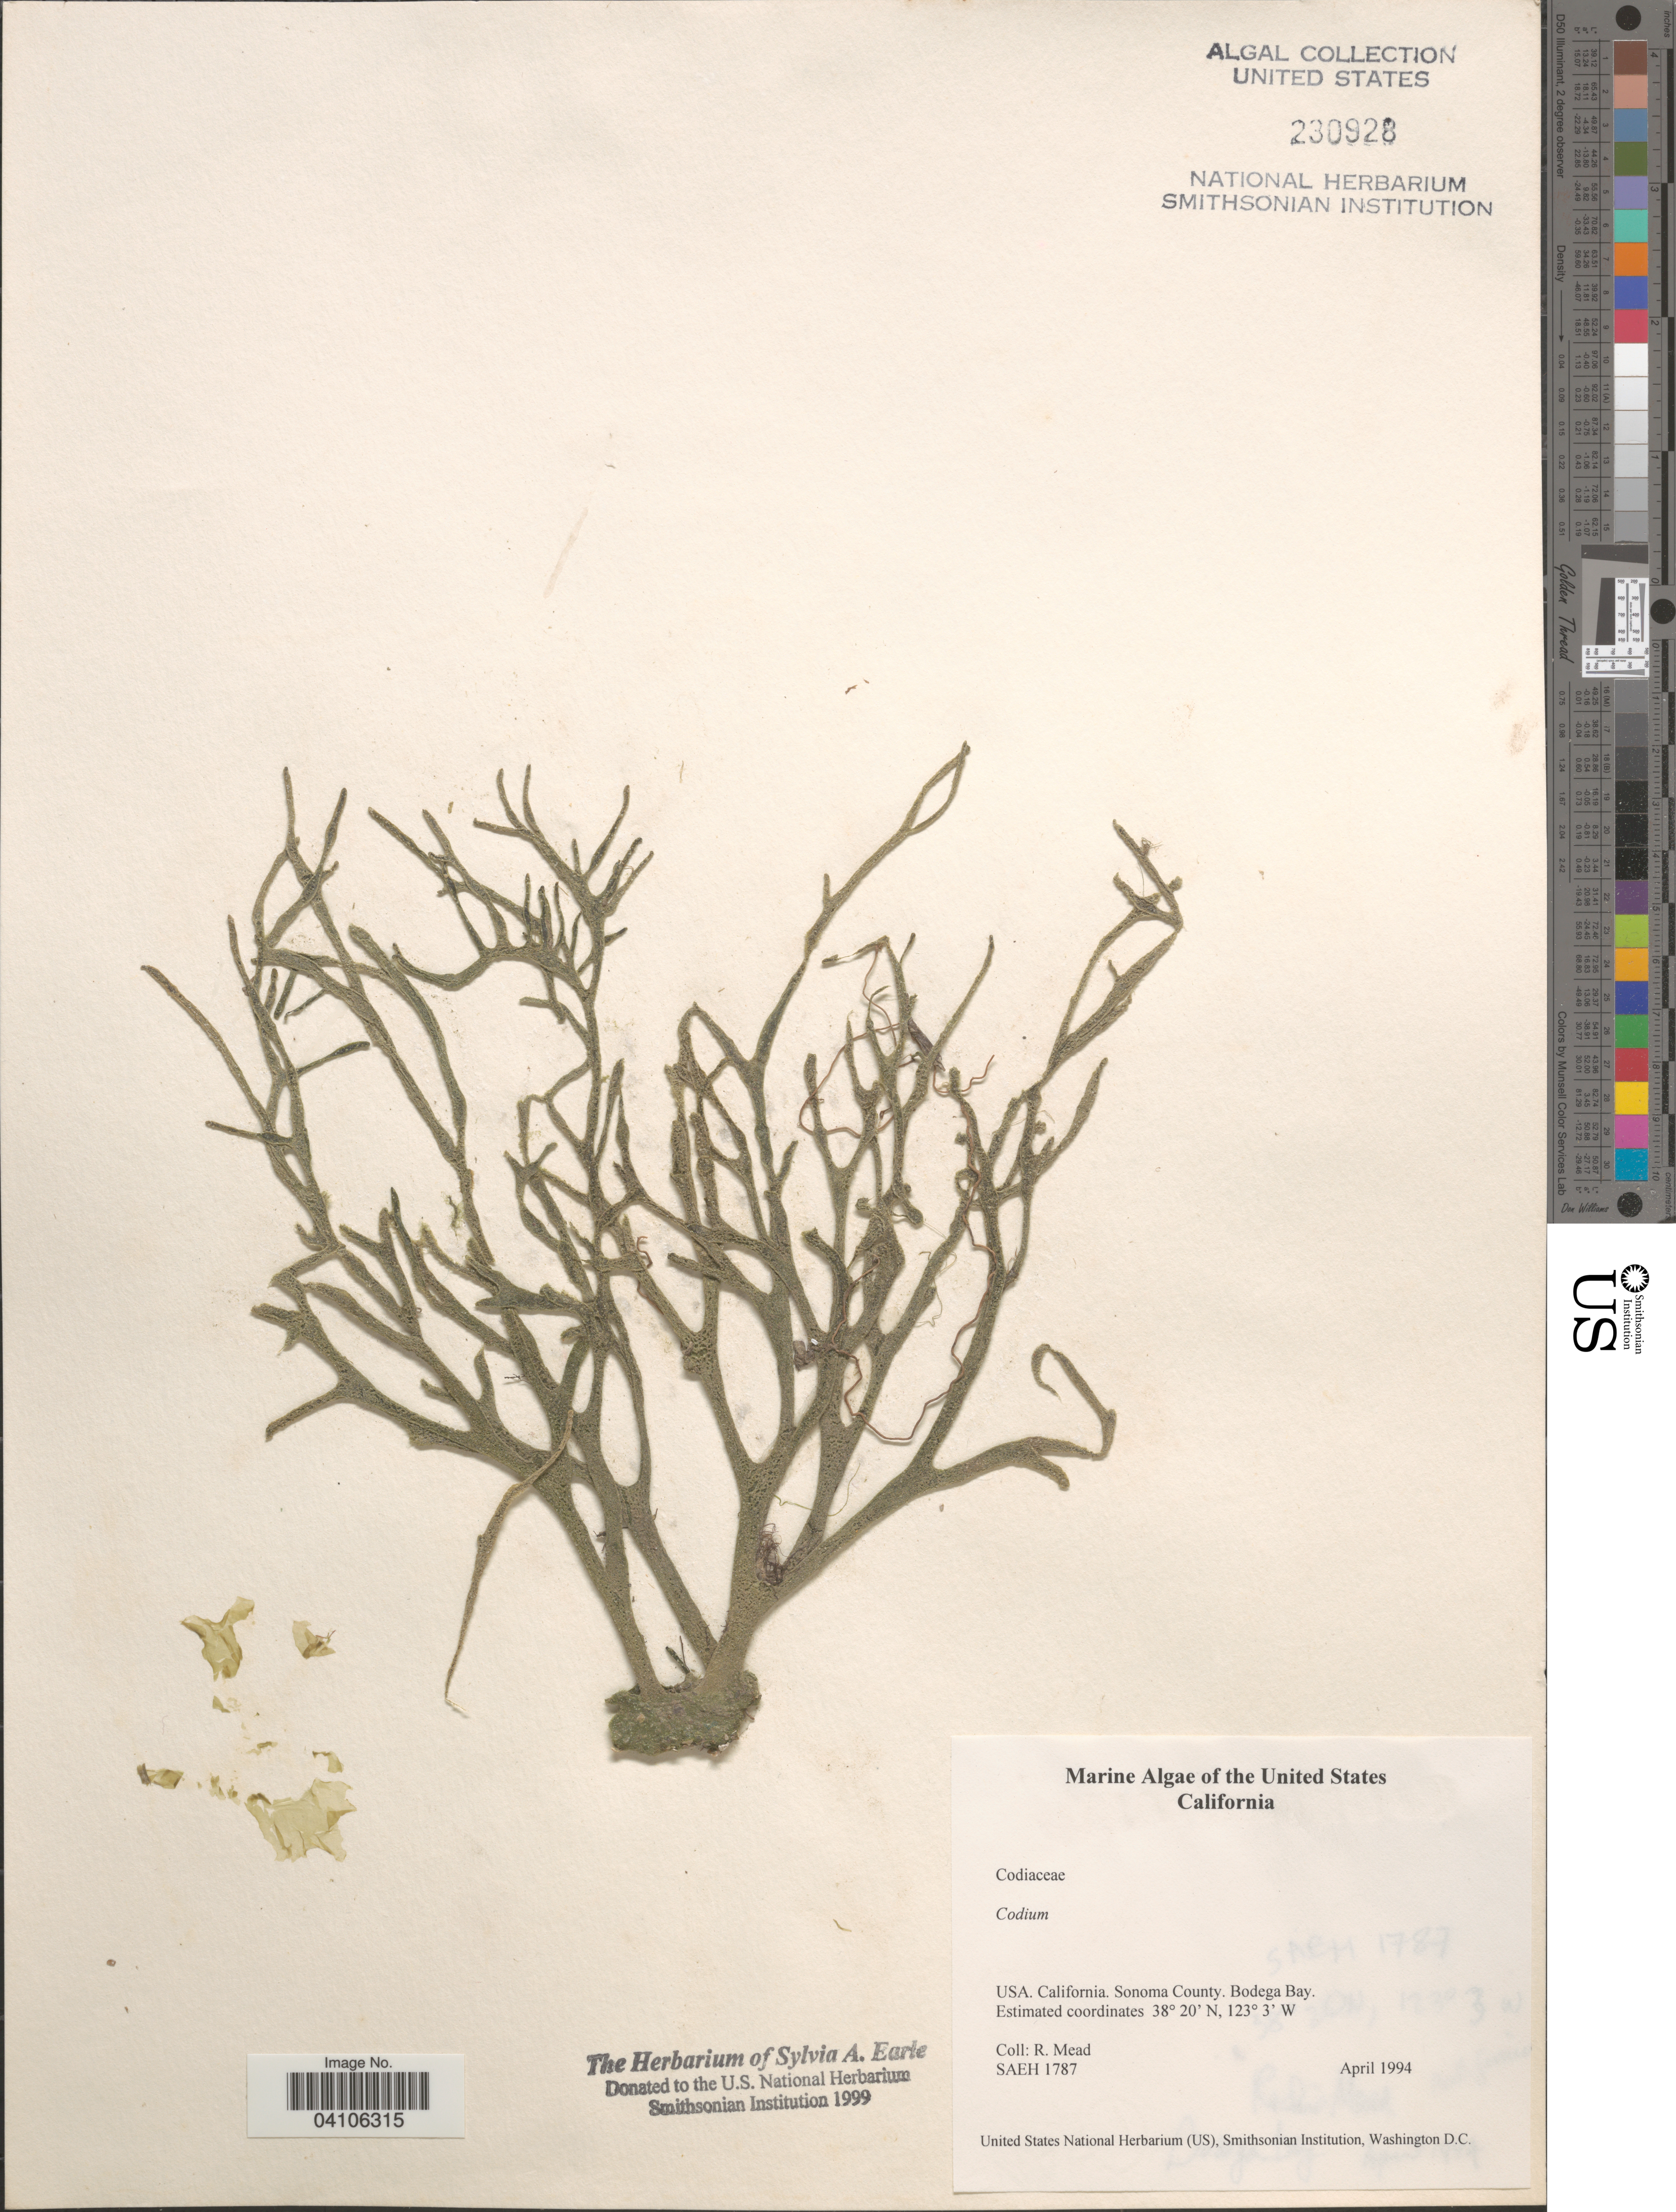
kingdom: Plantae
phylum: Chlorophyta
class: Ulvophyceae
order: Bryopsidales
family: Codiaceae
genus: Codium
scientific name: Codium sp.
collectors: R. Mead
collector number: SAEH1787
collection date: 1994-04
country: United States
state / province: California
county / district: Sonoma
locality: Sonoma County. Bodega Bay.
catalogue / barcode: US 230928